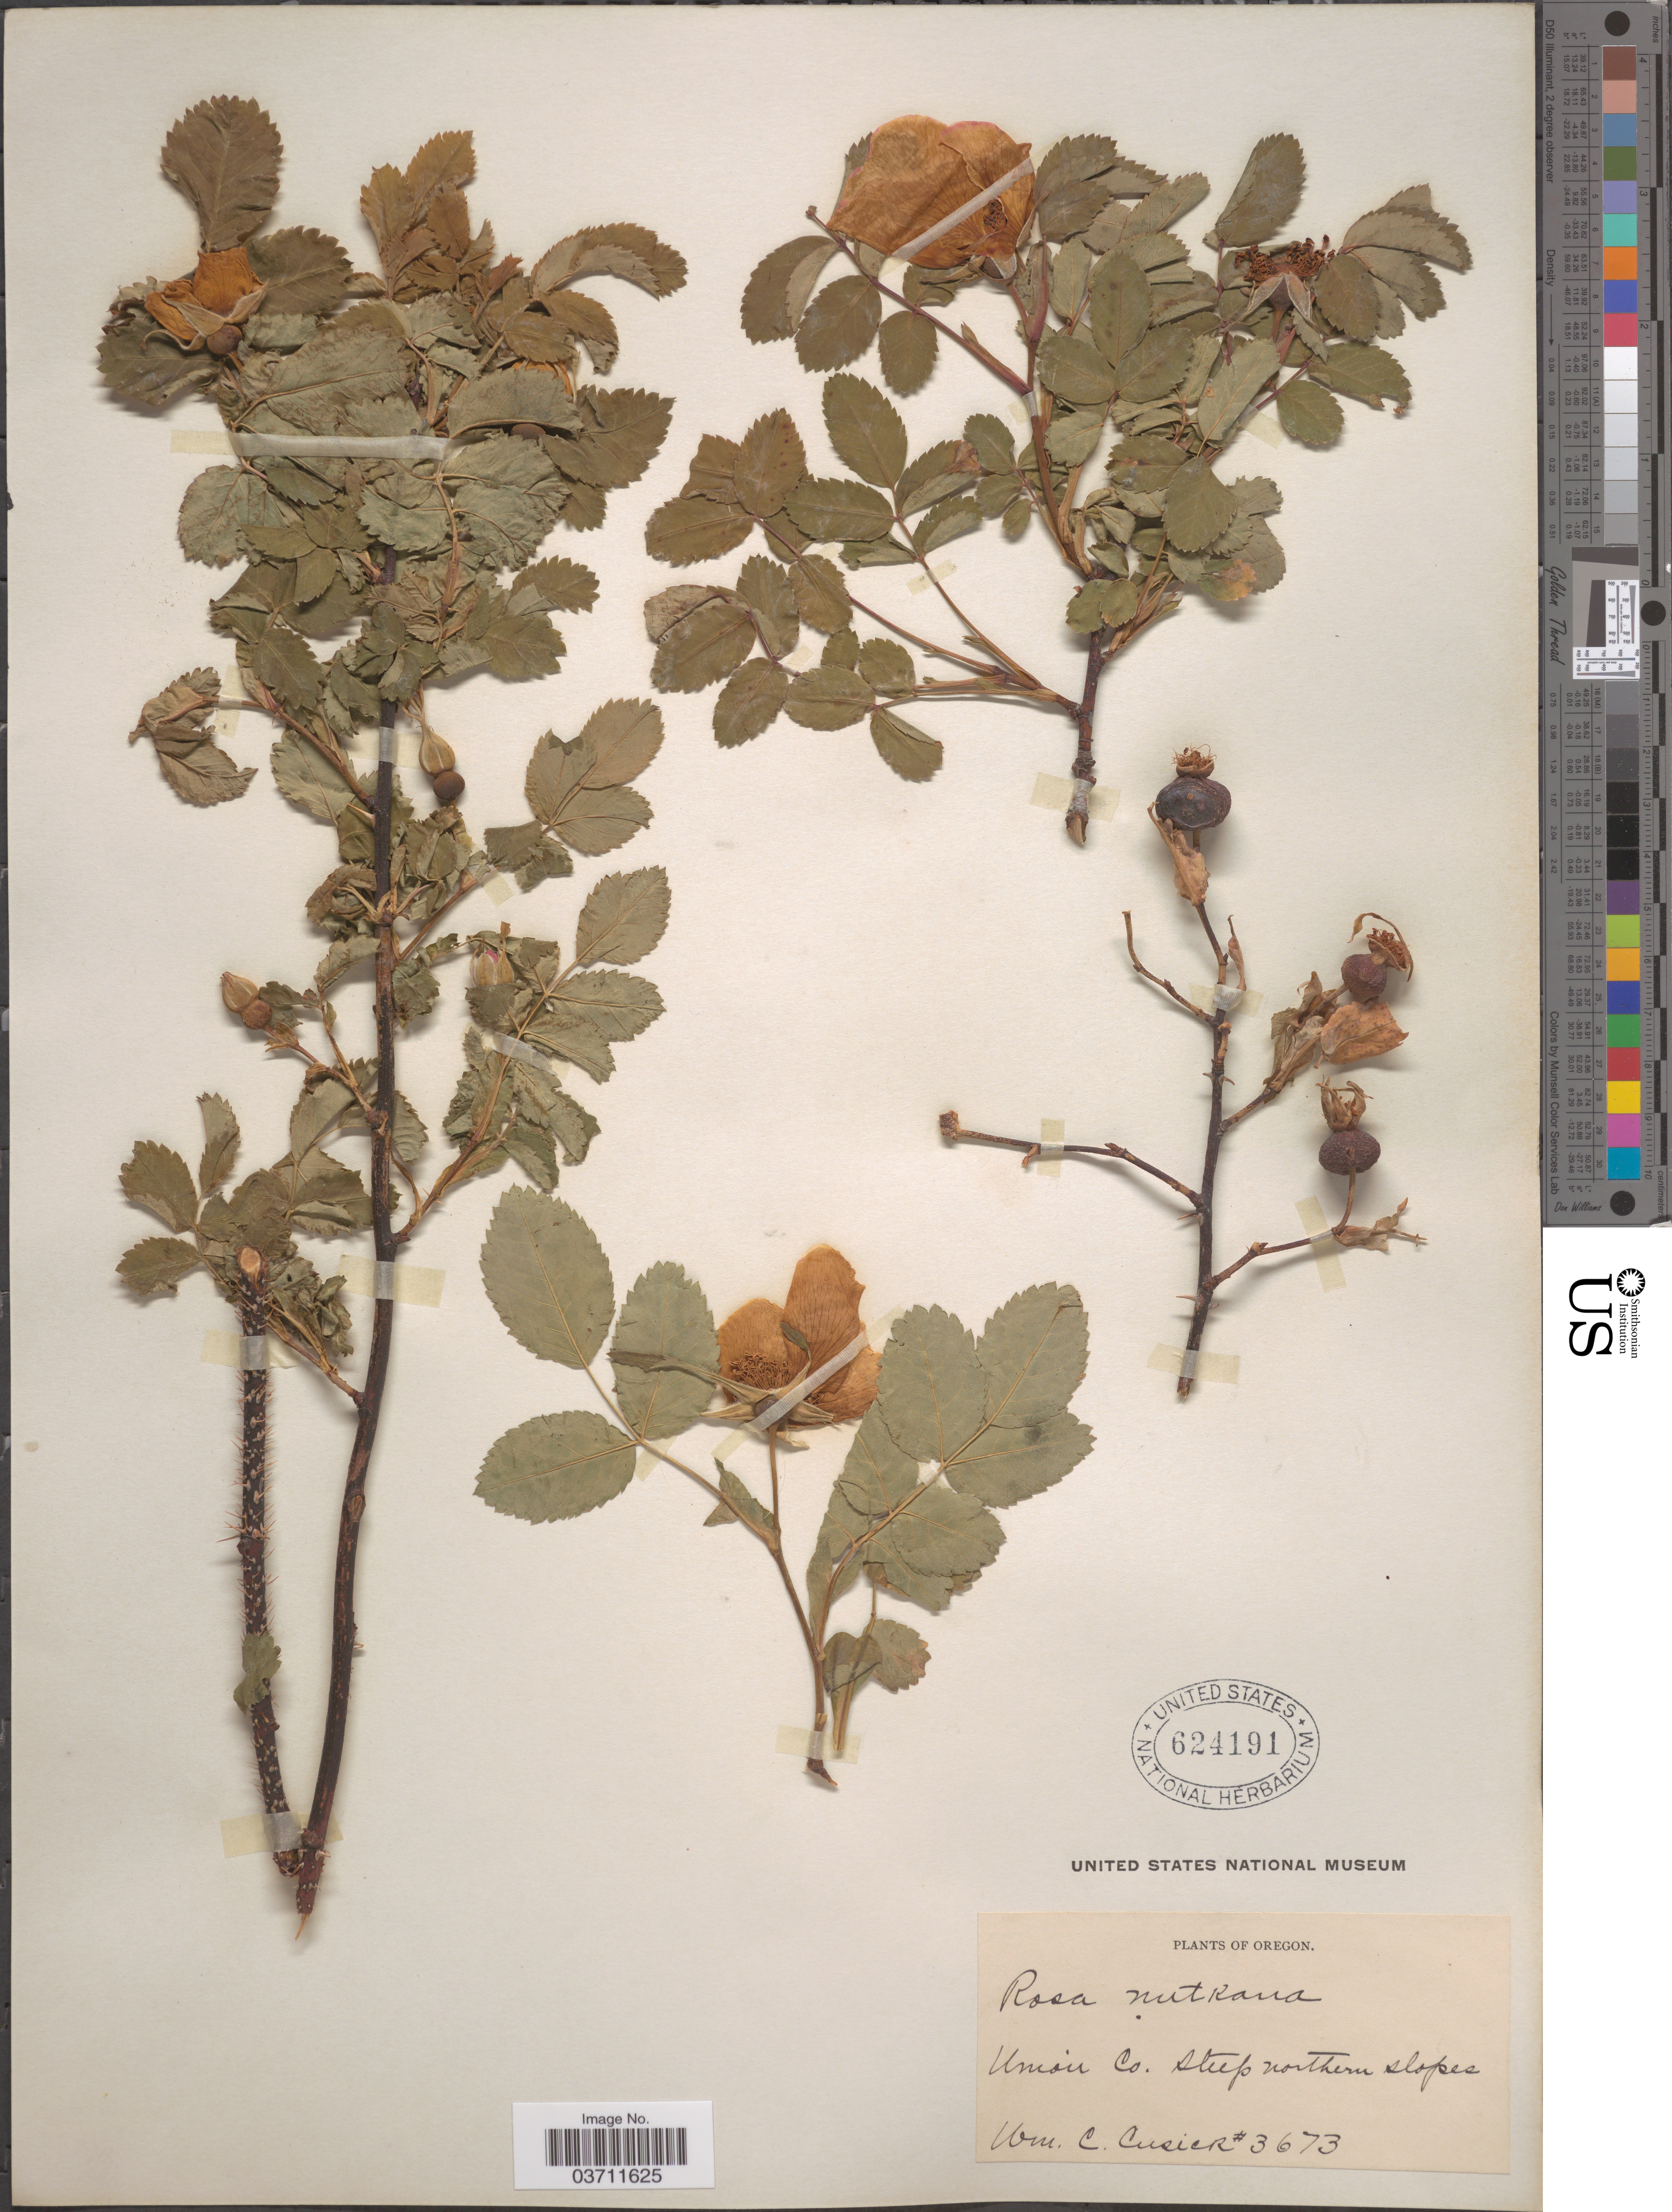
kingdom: Plantae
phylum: Tracheophyta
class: Magnoliopsida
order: Rosales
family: Rosaceae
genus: Rosa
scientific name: Rosa nutkana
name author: C. Presl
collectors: W. C. Cusick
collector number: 3673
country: United States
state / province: Oregon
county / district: Union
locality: Union Co. Steep northern slopes.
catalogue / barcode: US 624191